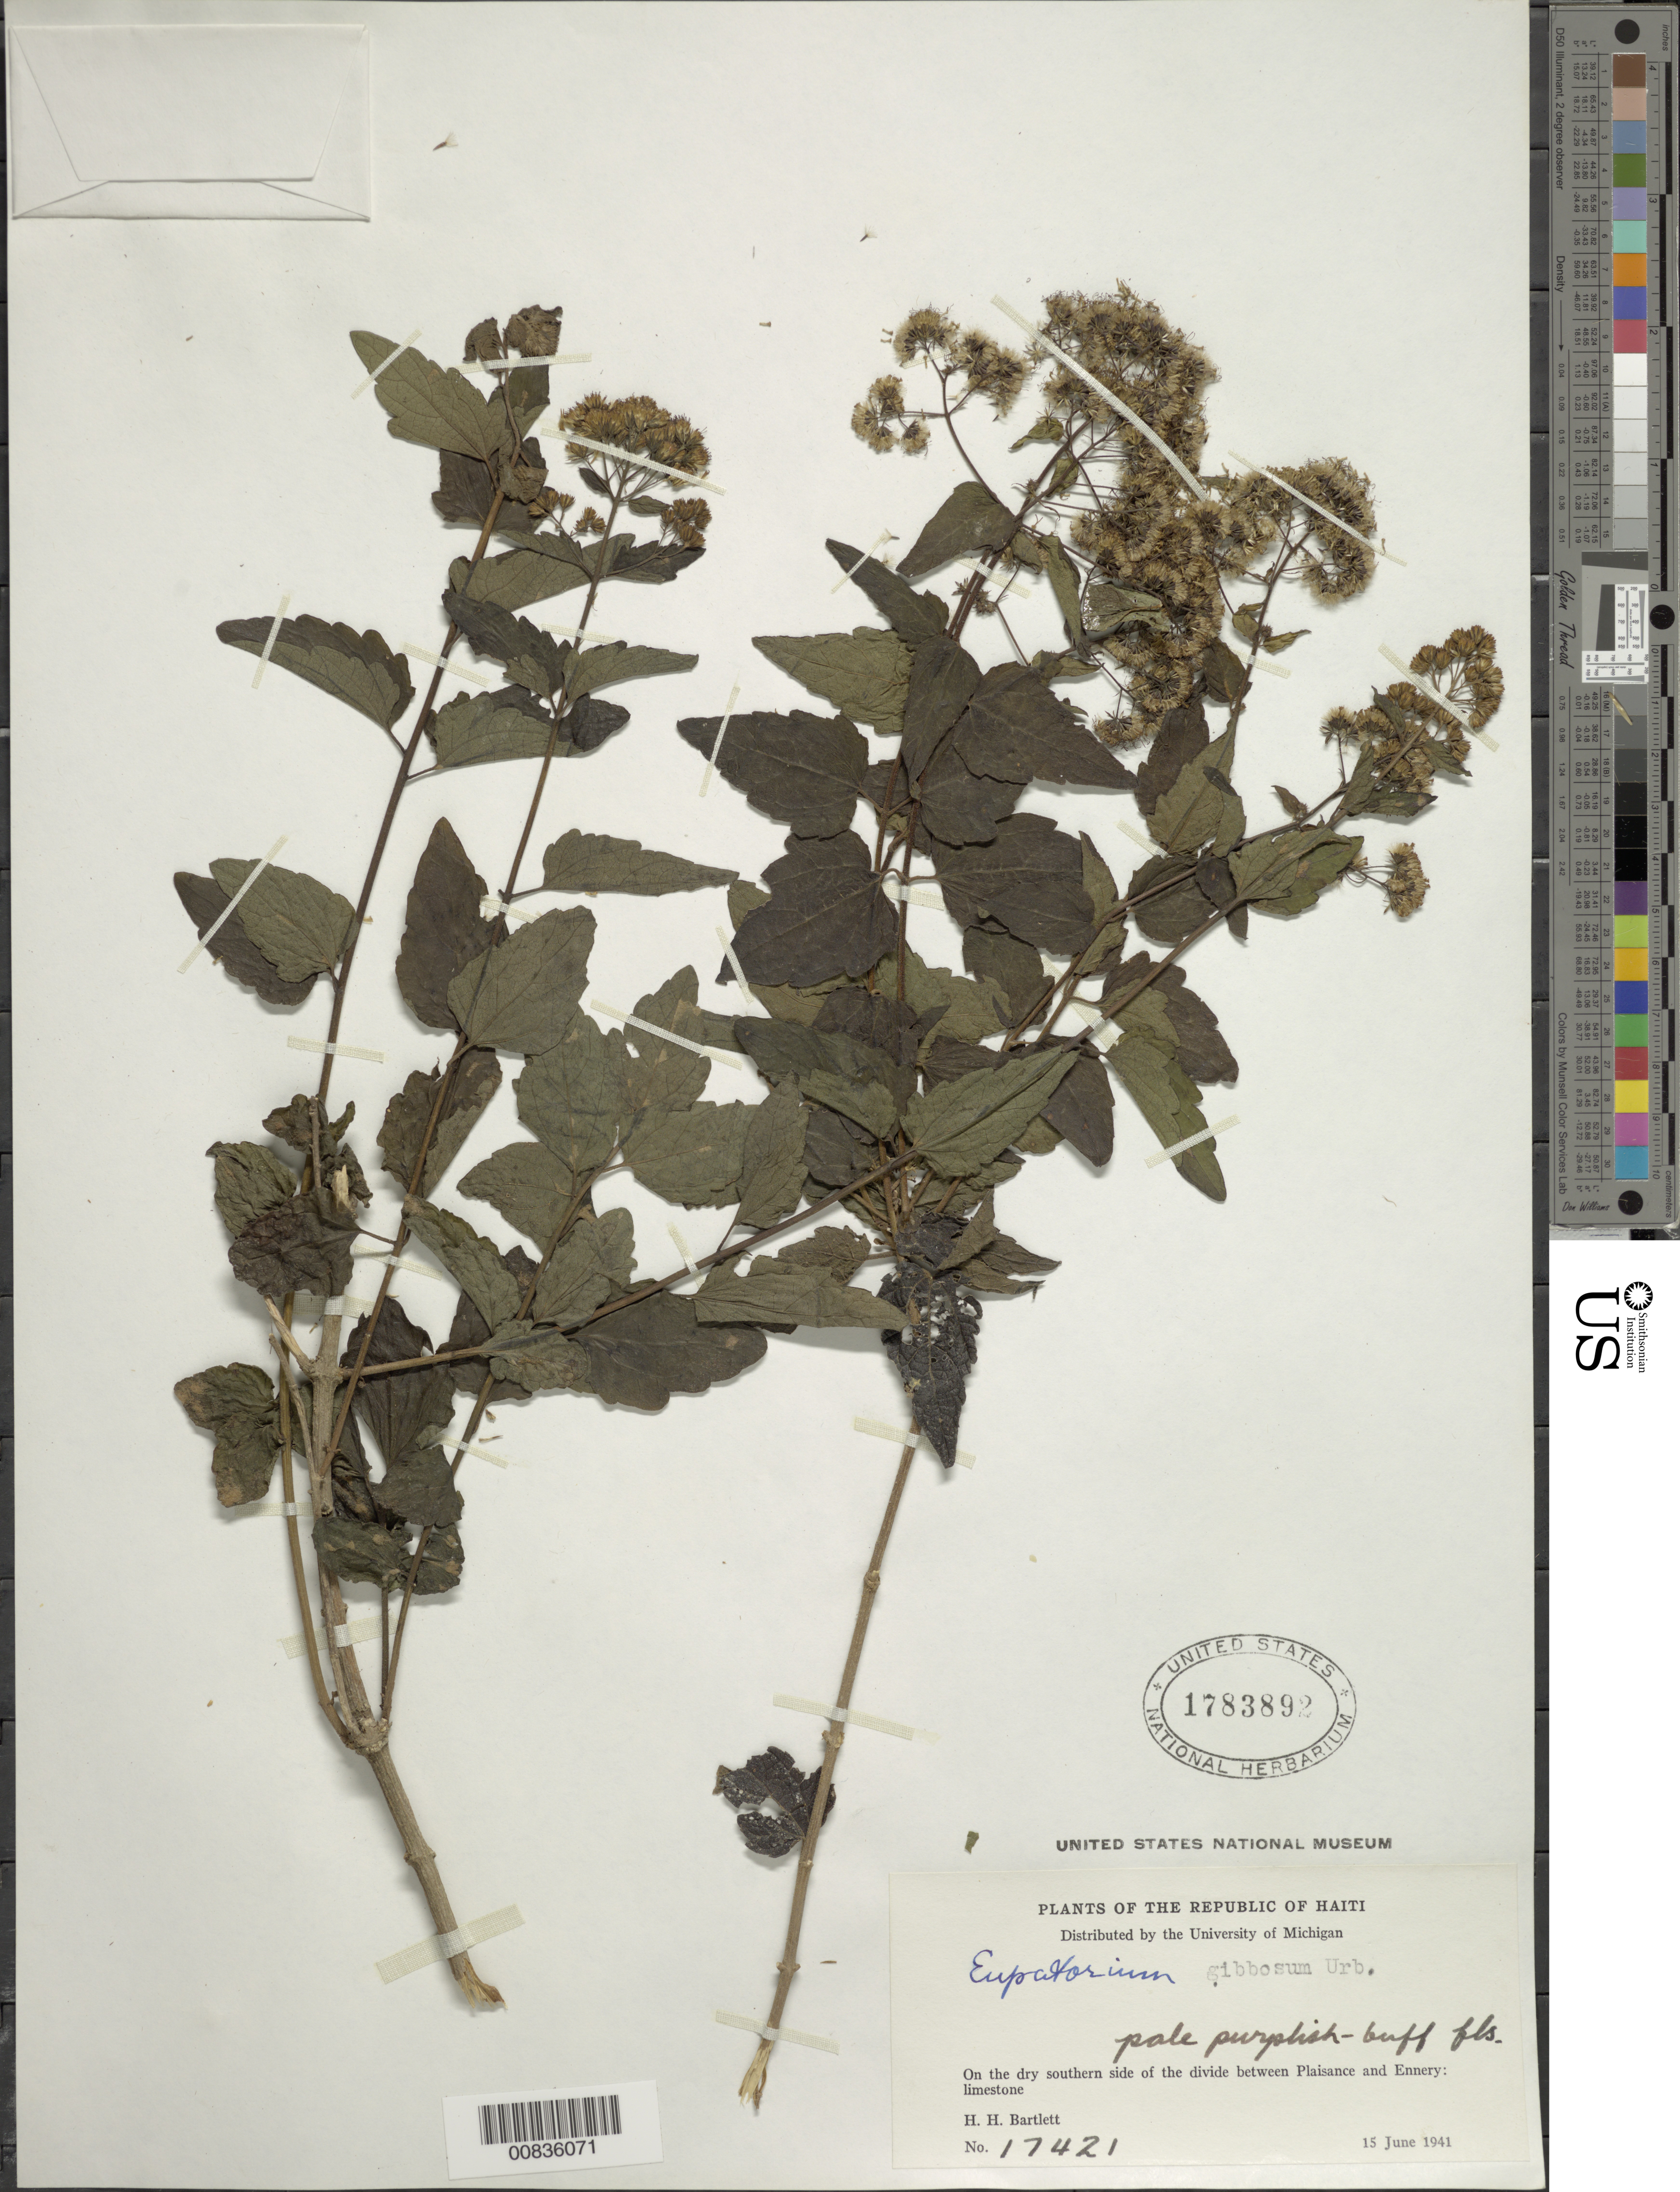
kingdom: Plantae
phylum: Tracheophyta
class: Magnoliopsida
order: Asterales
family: Asteraceae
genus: Koanophyllon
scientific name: Koanophyllon gibbosum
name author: (Urb.) R.M. King & H. Rob.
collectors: H. H. Bartlett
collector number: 17421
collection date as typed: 15 Jun 1941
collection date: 1941-06-15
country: Haiti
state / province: Artibonite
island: Hispaniola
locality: On the dry southern side of the divide between Plaisance and Ennery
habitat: Limestone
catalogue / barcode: US 1783892